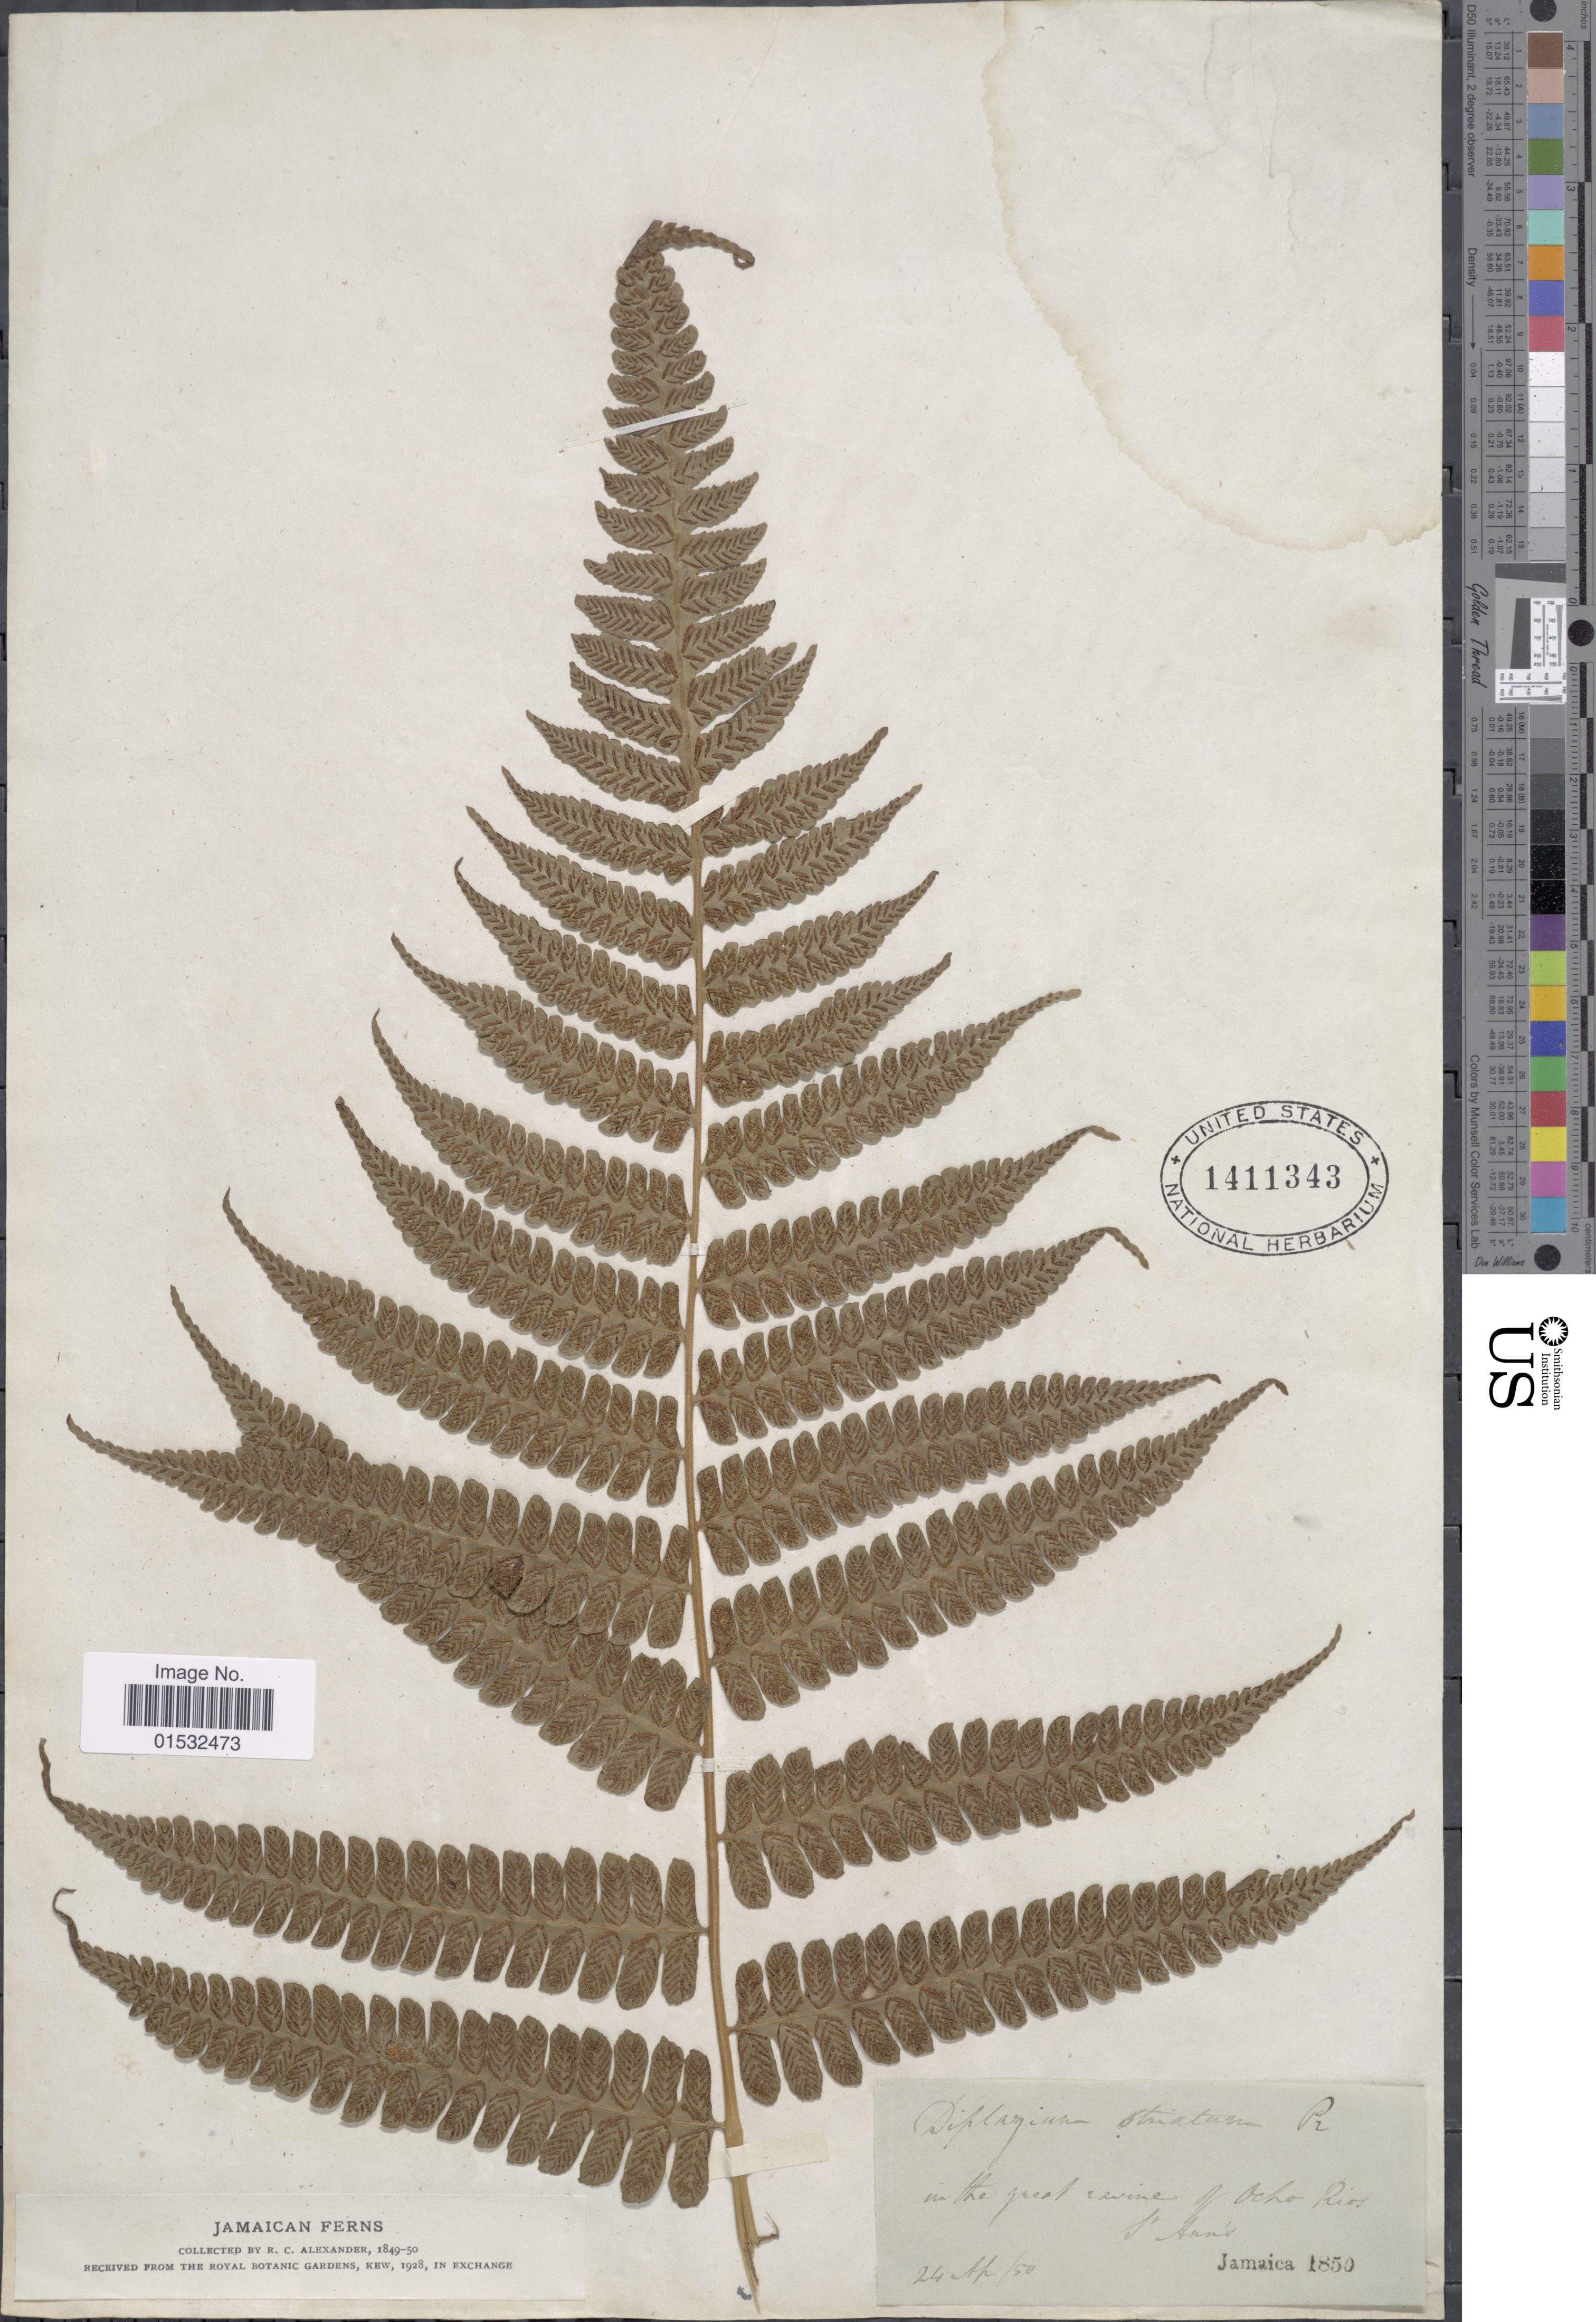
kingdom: Plantae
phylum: Tracheophyta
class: Polypodiopsida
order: Polypodiales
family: Athyriaceae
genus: Diplazium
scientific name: Diplazium striatum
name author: (L.) C. Presl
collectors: R. C. Alexander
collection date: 1850-04-24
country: Jamaica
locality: In the great ravine of Ocho Rios St Ann's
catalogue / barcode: US 1411343